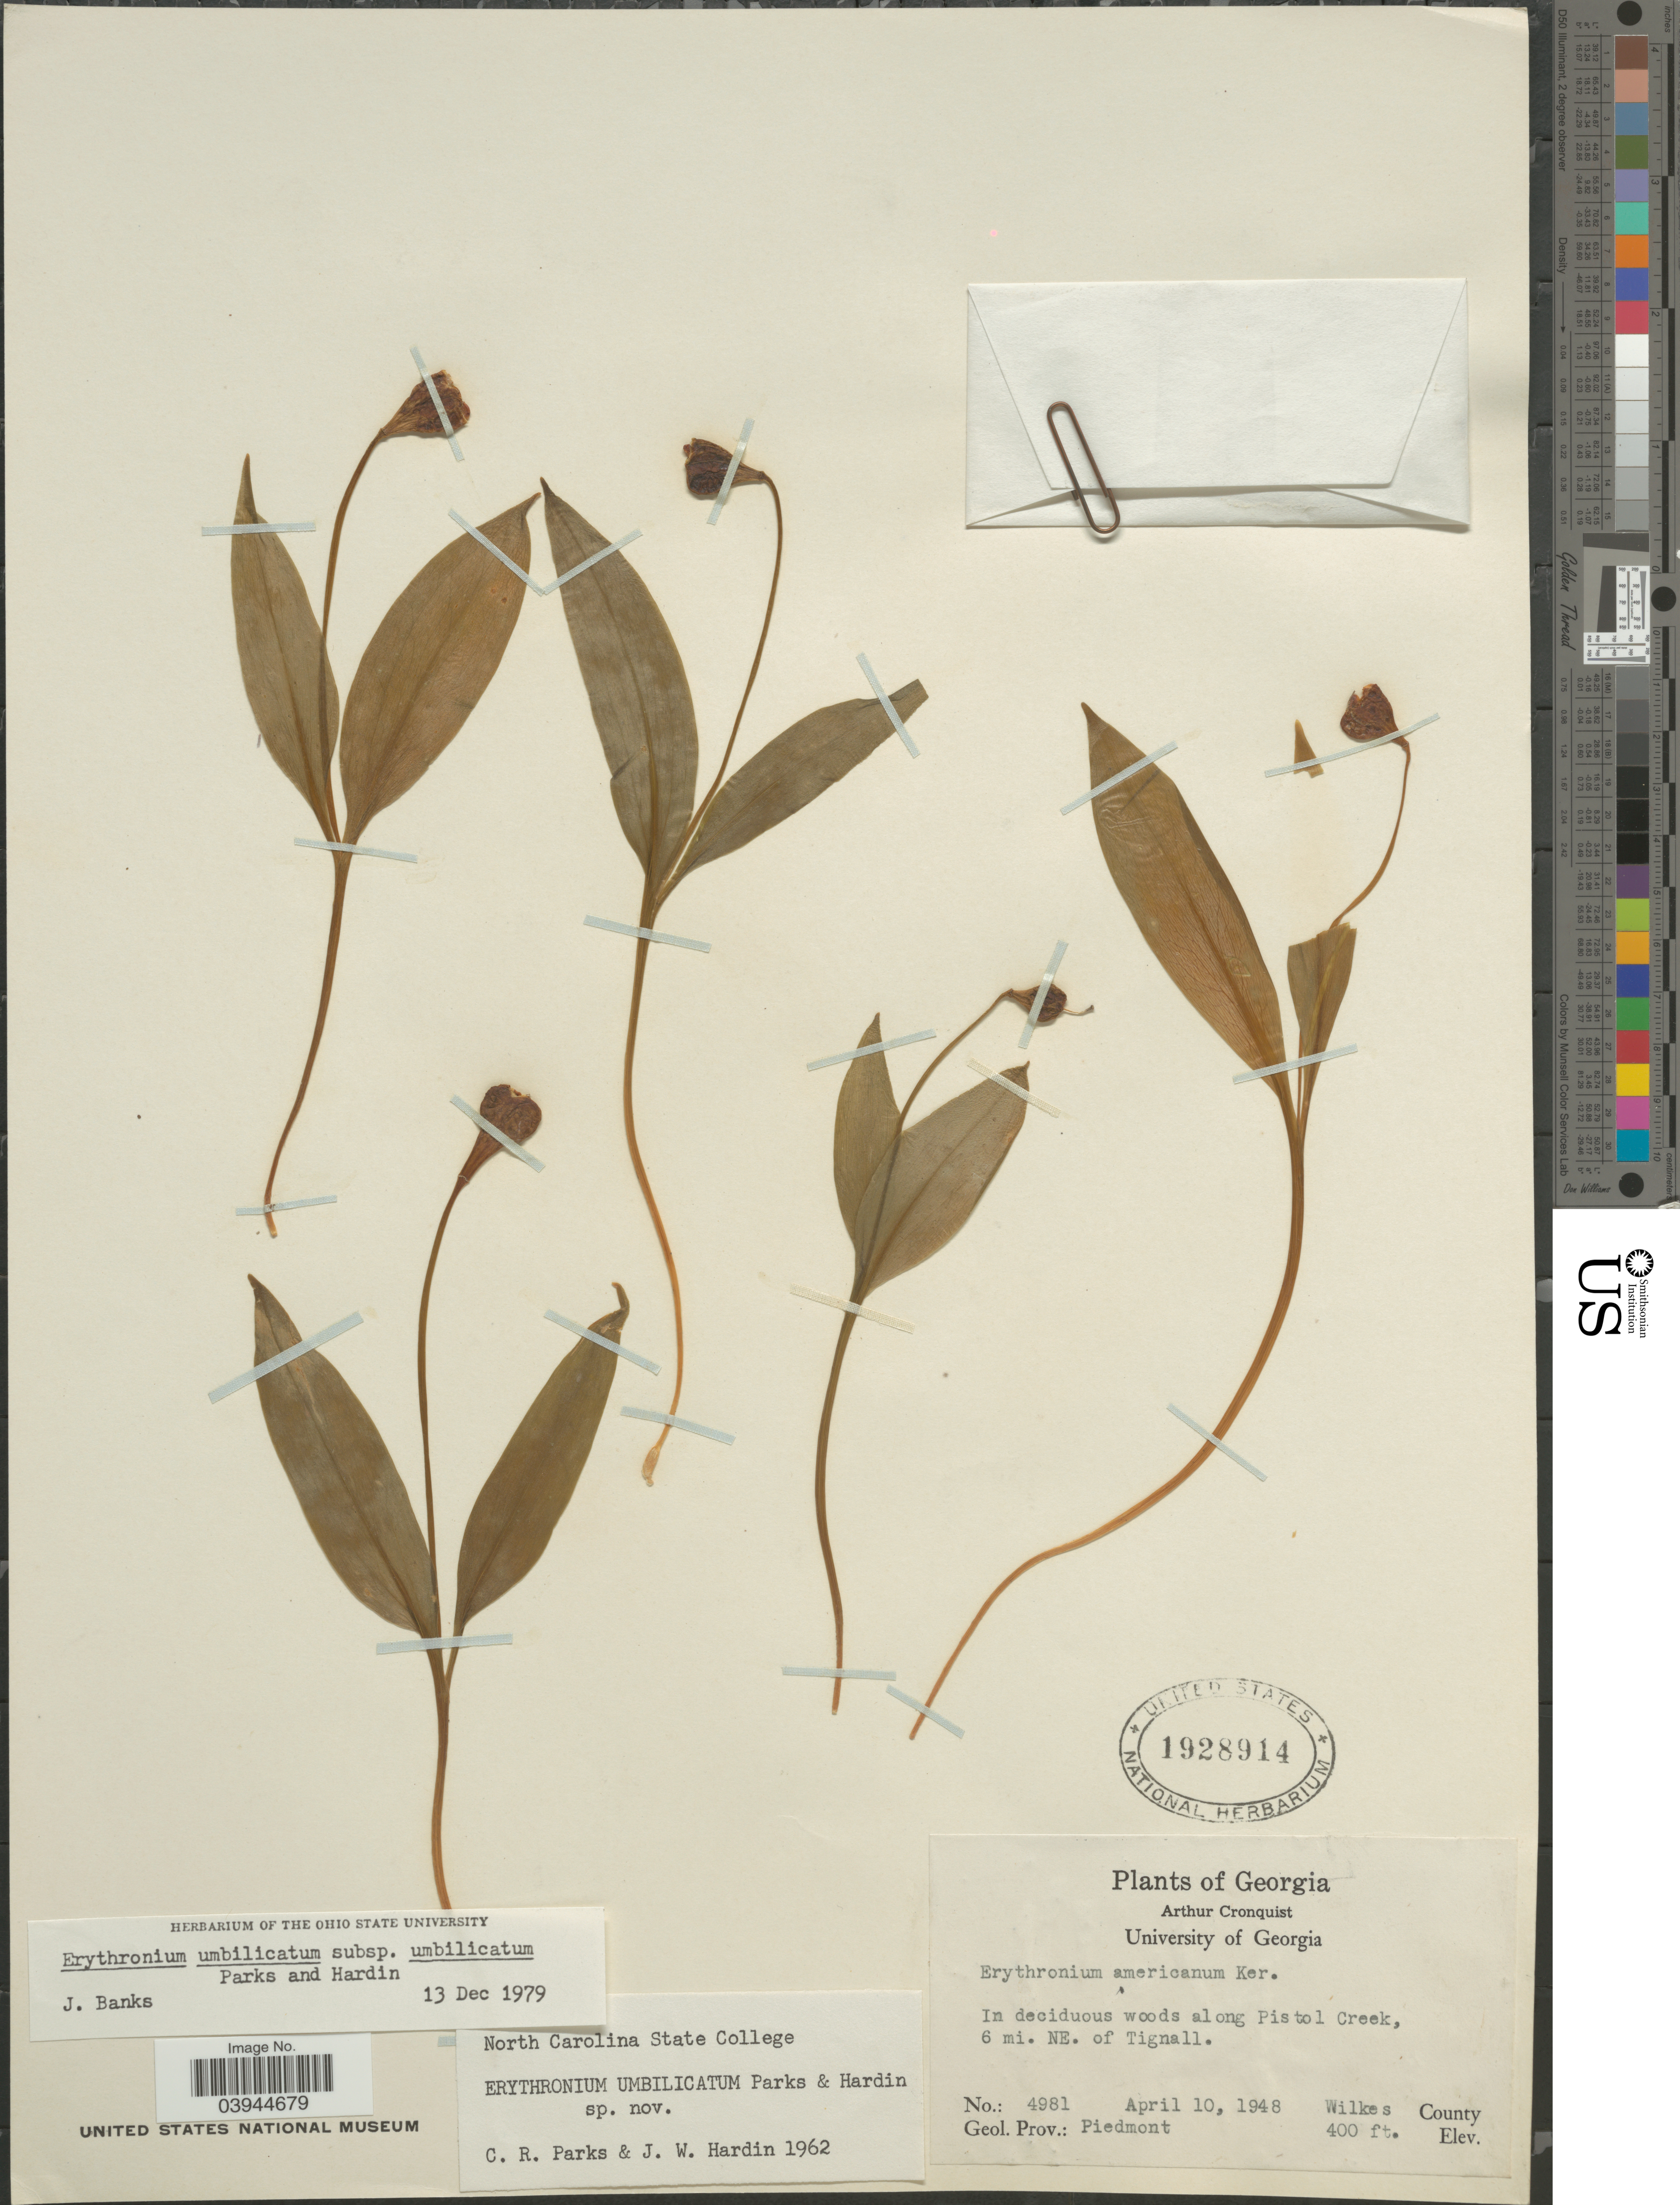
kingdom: Plantae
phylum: Tracheophyta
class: Liliopsida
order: Liliales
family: Liliaceae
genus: Erythronium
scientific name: Erythronium umbilicatum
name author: C.R. Parks & Hardin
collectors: A. J. Cronquist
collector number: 4981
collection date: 1948-04-10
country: United States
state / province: Georgia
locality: In deciduous woods along Pistol Creek, 6 mi. NE. of Tignall. Wilkes County. Geol. Prov.: Piedmont.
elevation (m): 122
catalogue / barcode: US 1928914